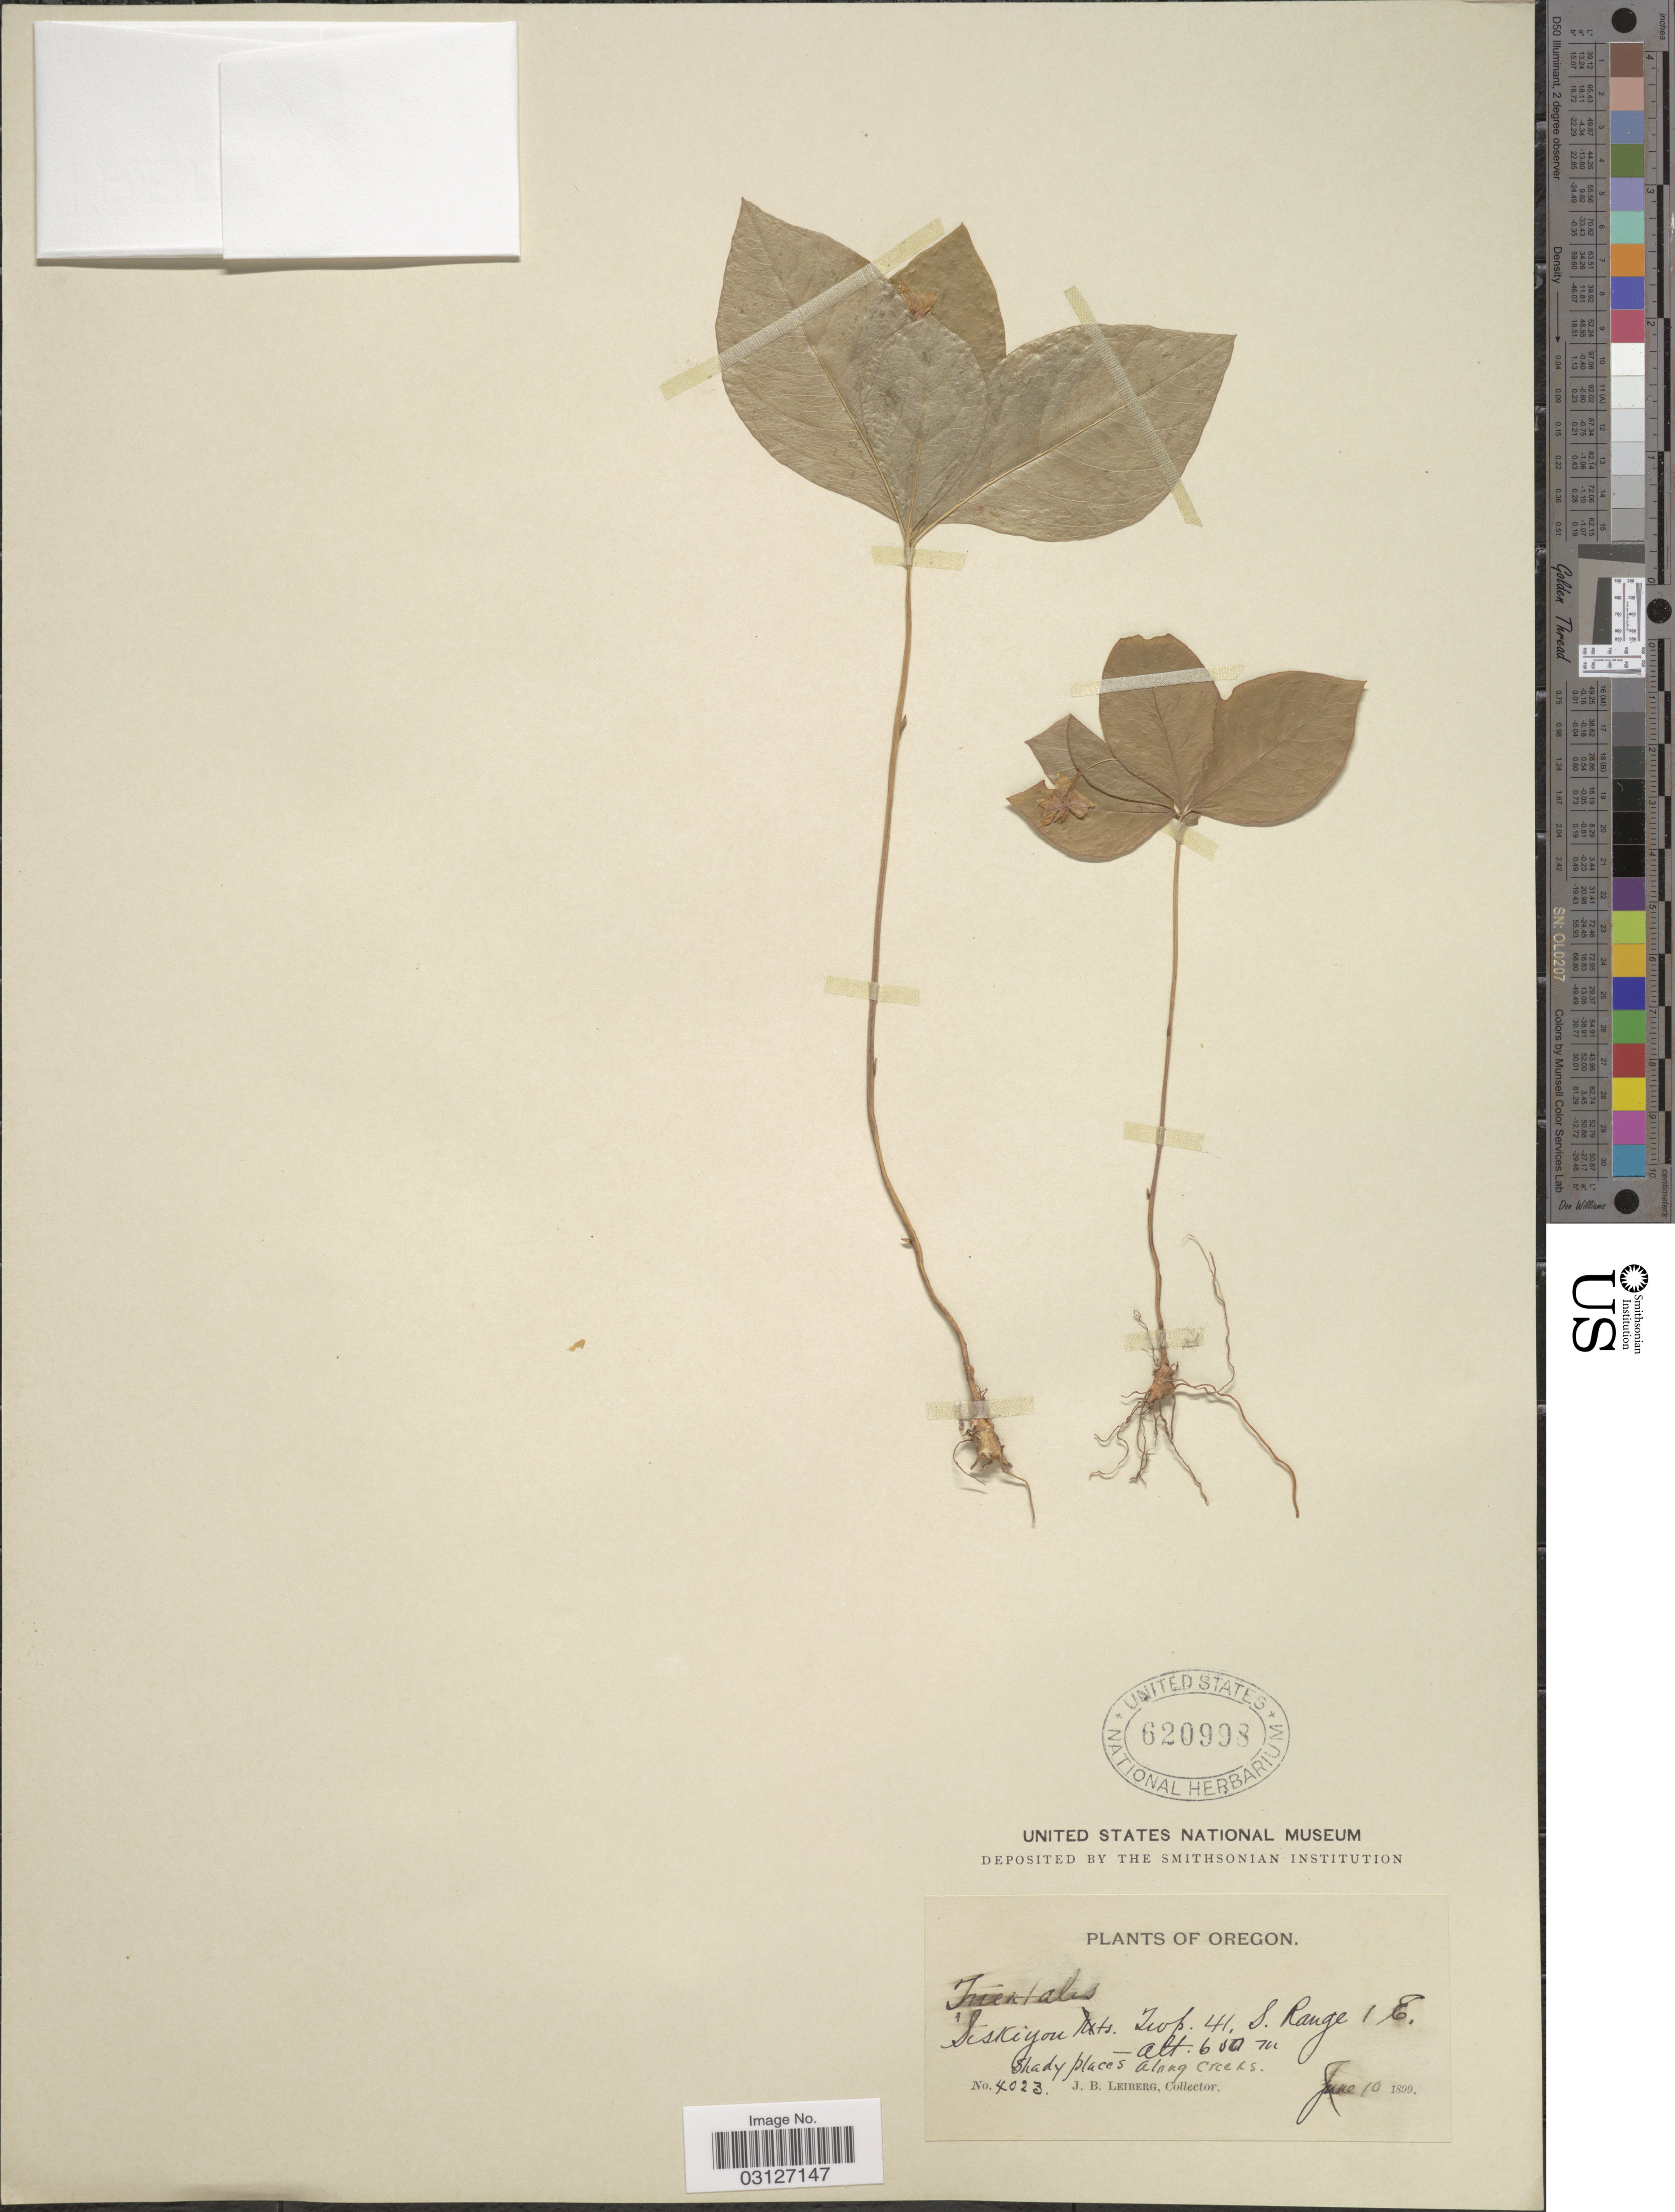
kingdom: Plantae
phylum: Tracheophyta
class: Magnoliopsida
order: Ericales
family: Primulaceae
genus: Trientalis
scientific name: Trientalis latifolia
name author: Hook.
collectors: J. B. Leiberg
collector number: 4023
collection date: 1899-06-10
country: United States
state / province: Oregon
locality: Siskiyou Mts., Twp. 41, S. Range 1 E.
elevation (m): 650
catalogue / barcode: US 620998